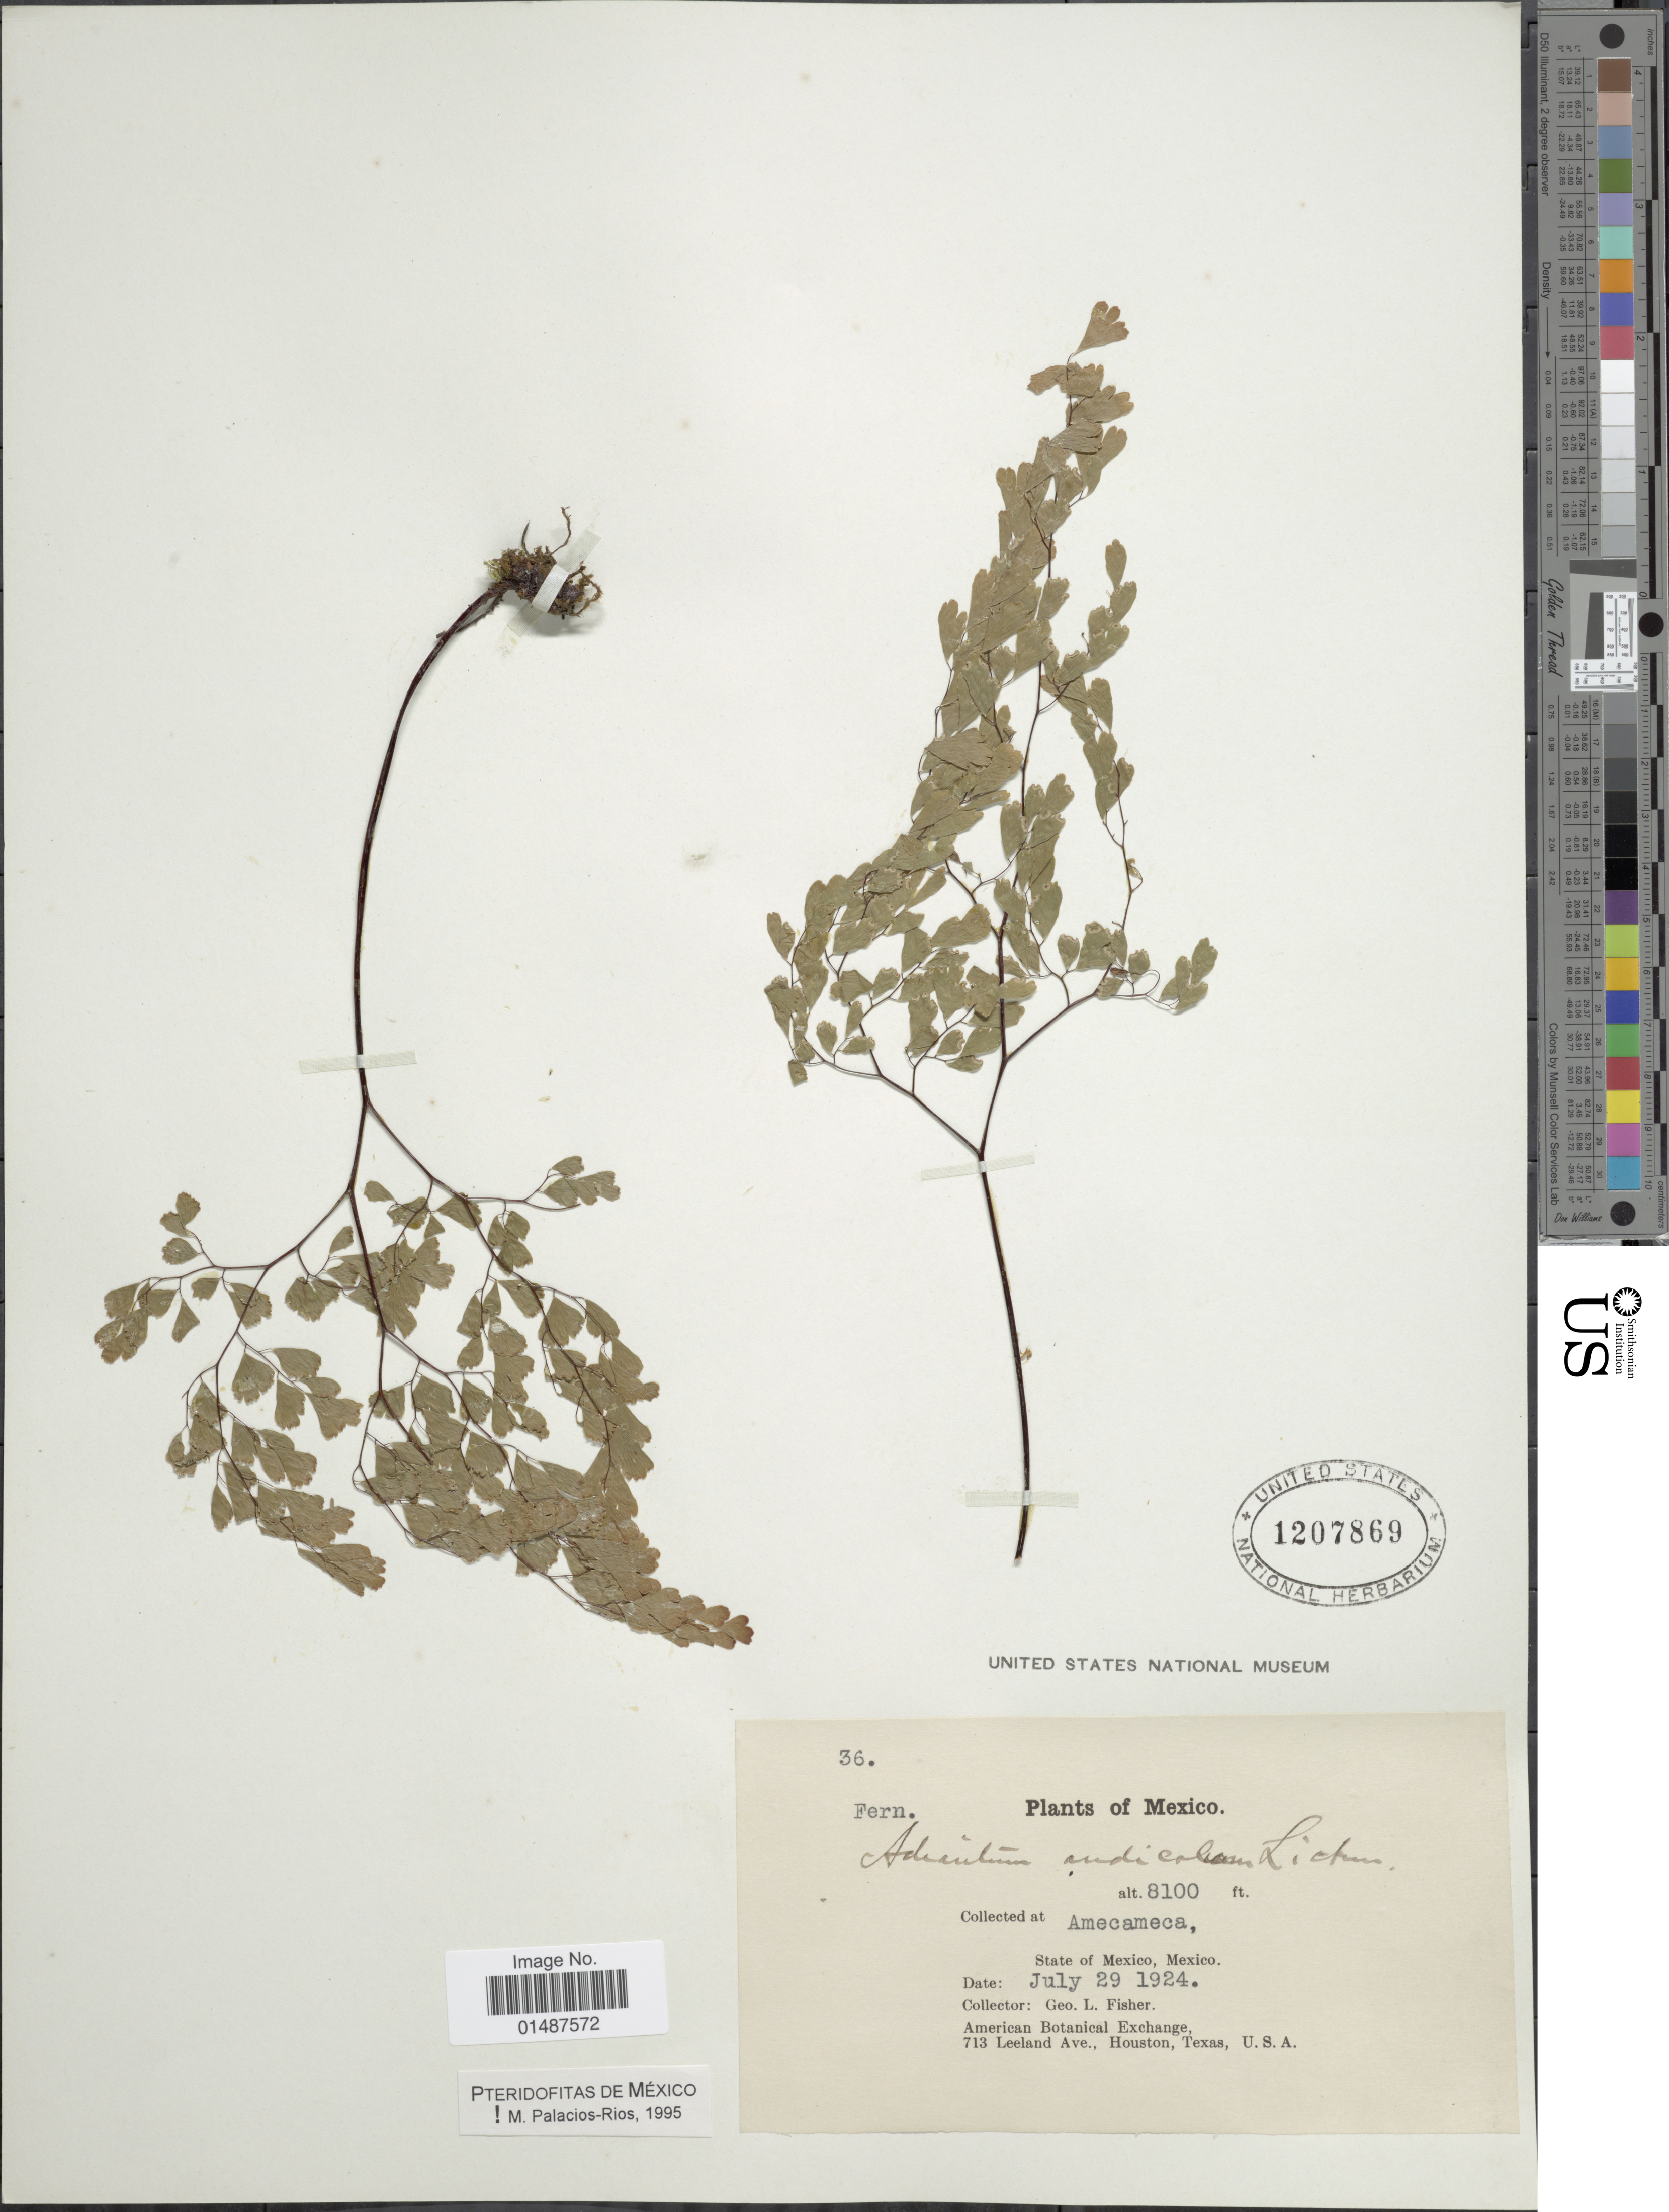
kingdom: Plantae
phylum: Tracheophyta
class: Polypodiopsida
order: Polypodiales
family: Pteridaceae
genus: Adiantum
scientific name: Adiantum andicola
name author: Liebm.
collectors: G. L. Fisher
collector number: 36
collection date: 1924-07-29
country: Mexico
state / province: México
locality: Amecameca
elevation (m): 2469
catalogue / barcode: US 1207869